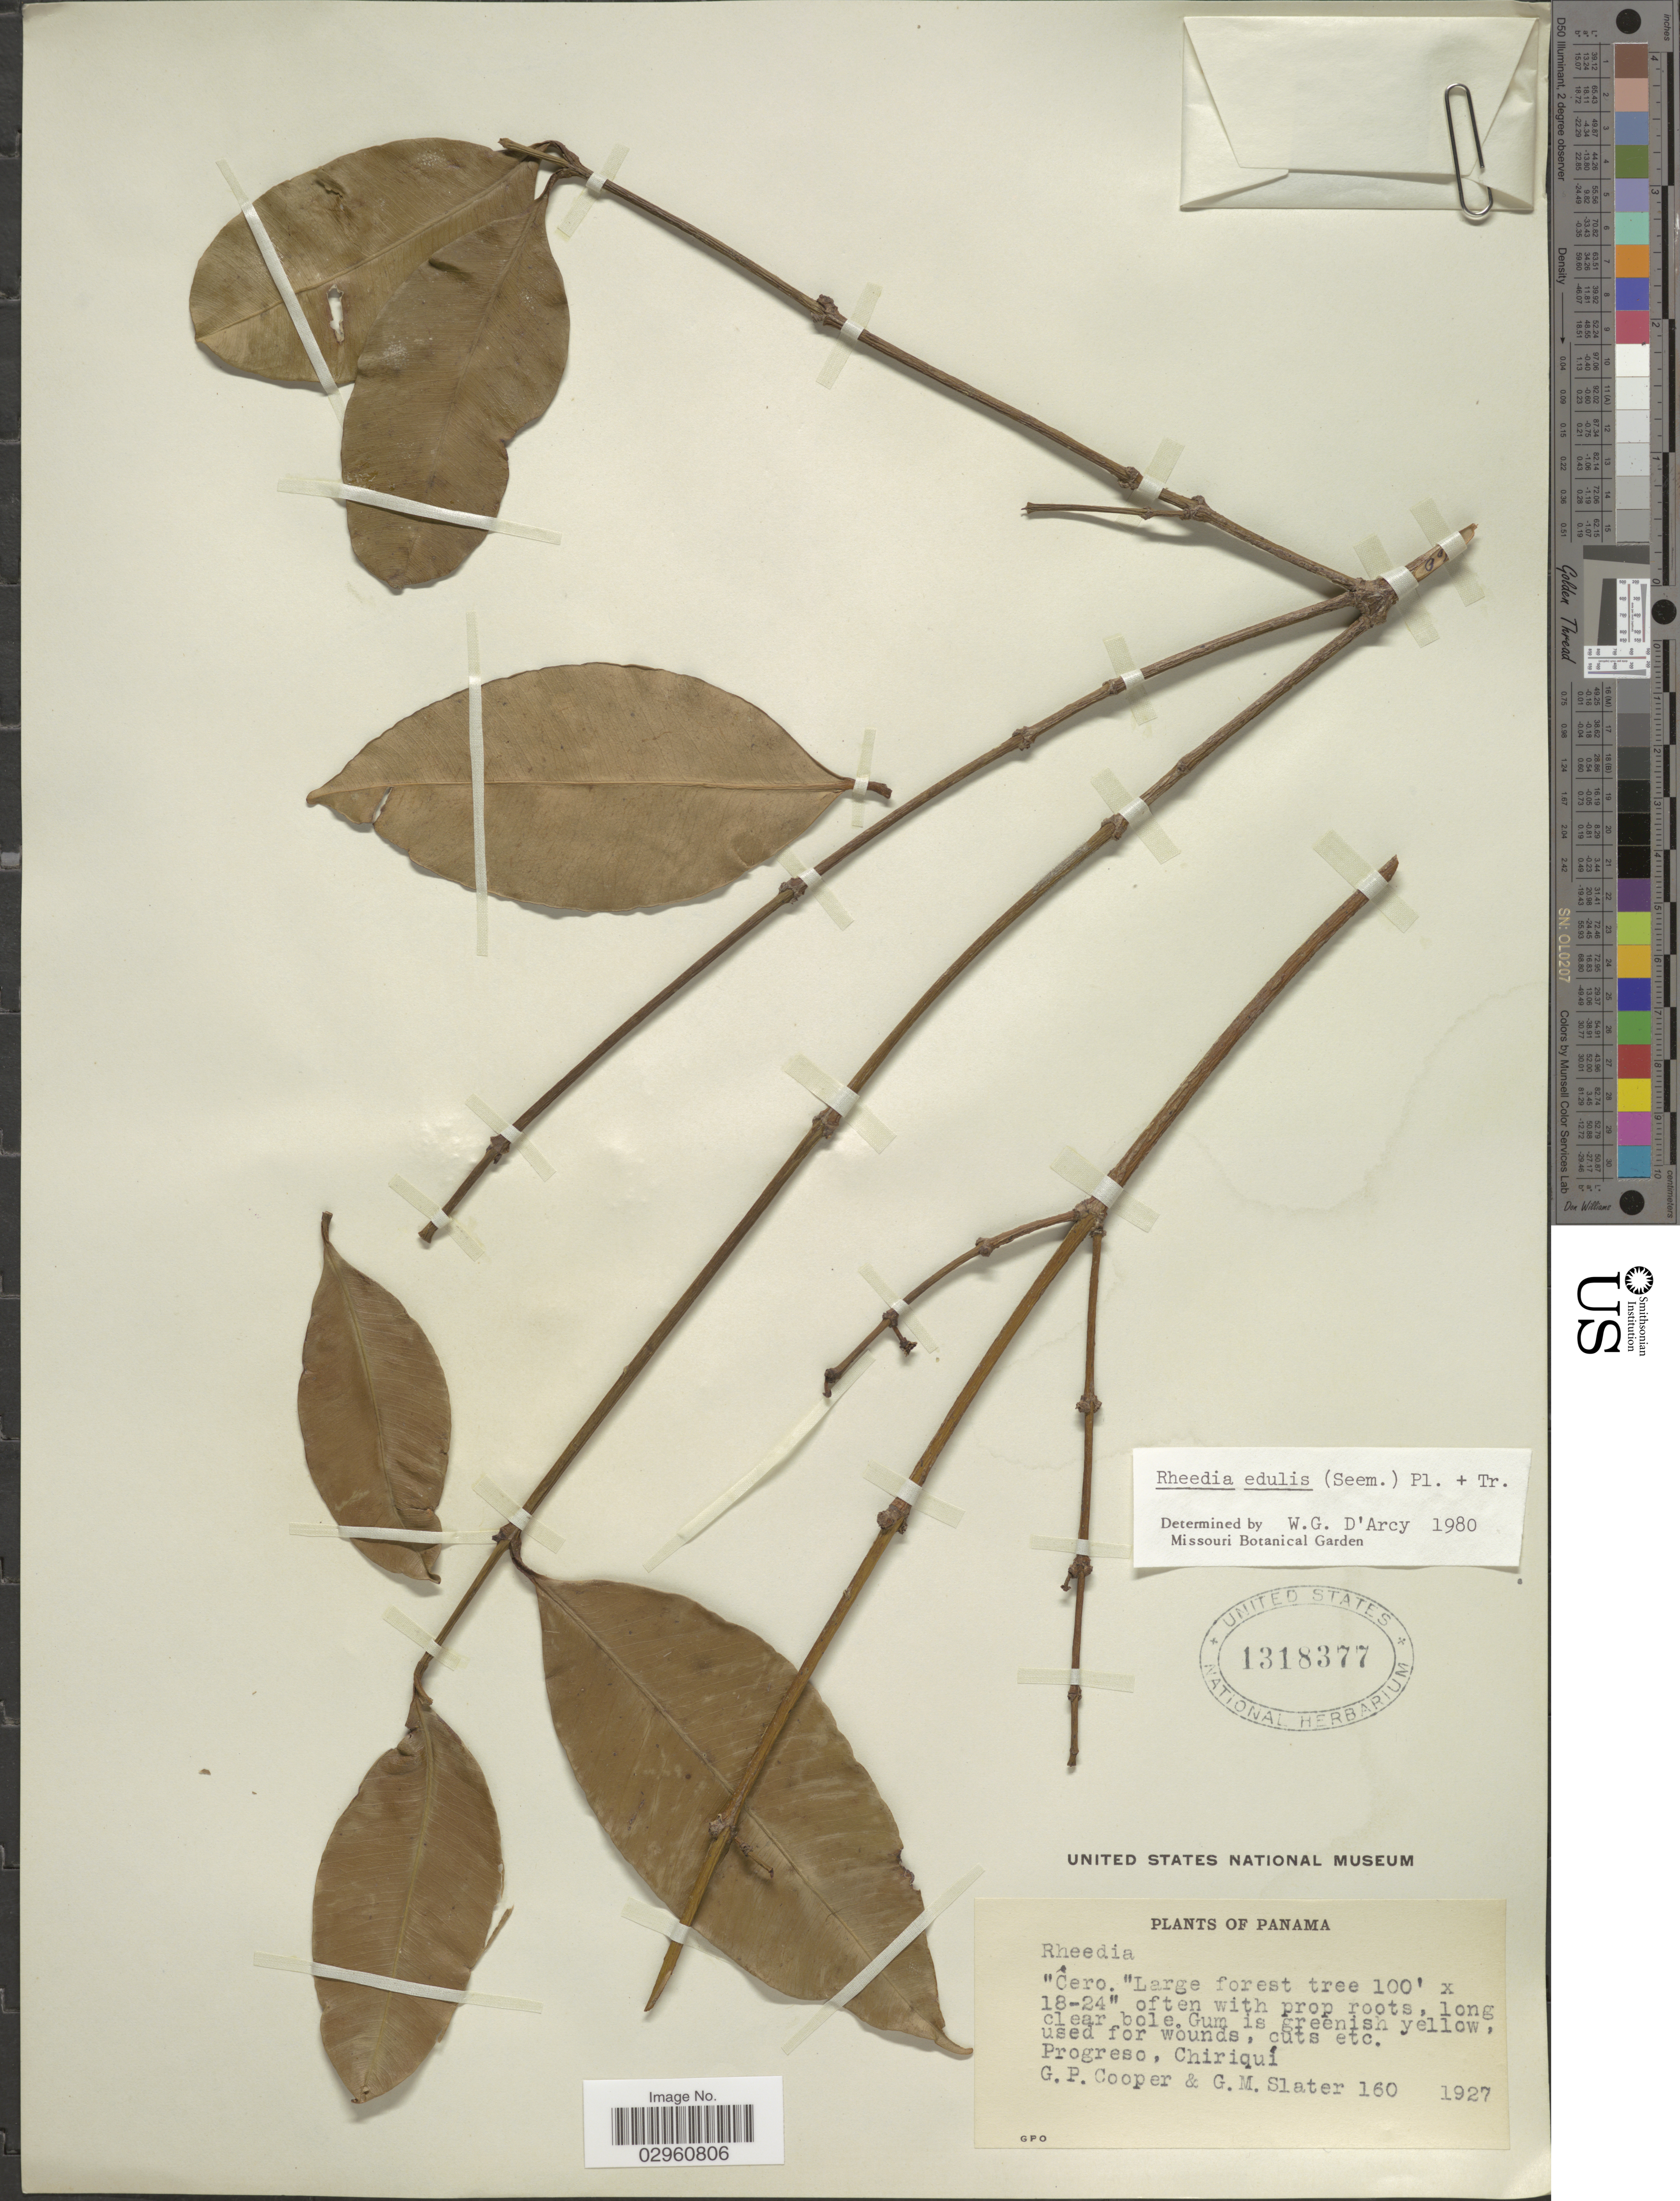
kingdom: Plantae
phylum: Tracheophyta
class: Magnoliopsida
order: Malpighiales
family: Clusiaceae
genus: Garcinia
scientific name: Garcinia intermedia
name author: (Pittier) Hammel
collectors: G. Cooper & G. Slater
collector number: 160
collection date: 1927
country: Panama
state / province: Chiriqui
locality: Progreso.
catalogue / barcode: US 1318377